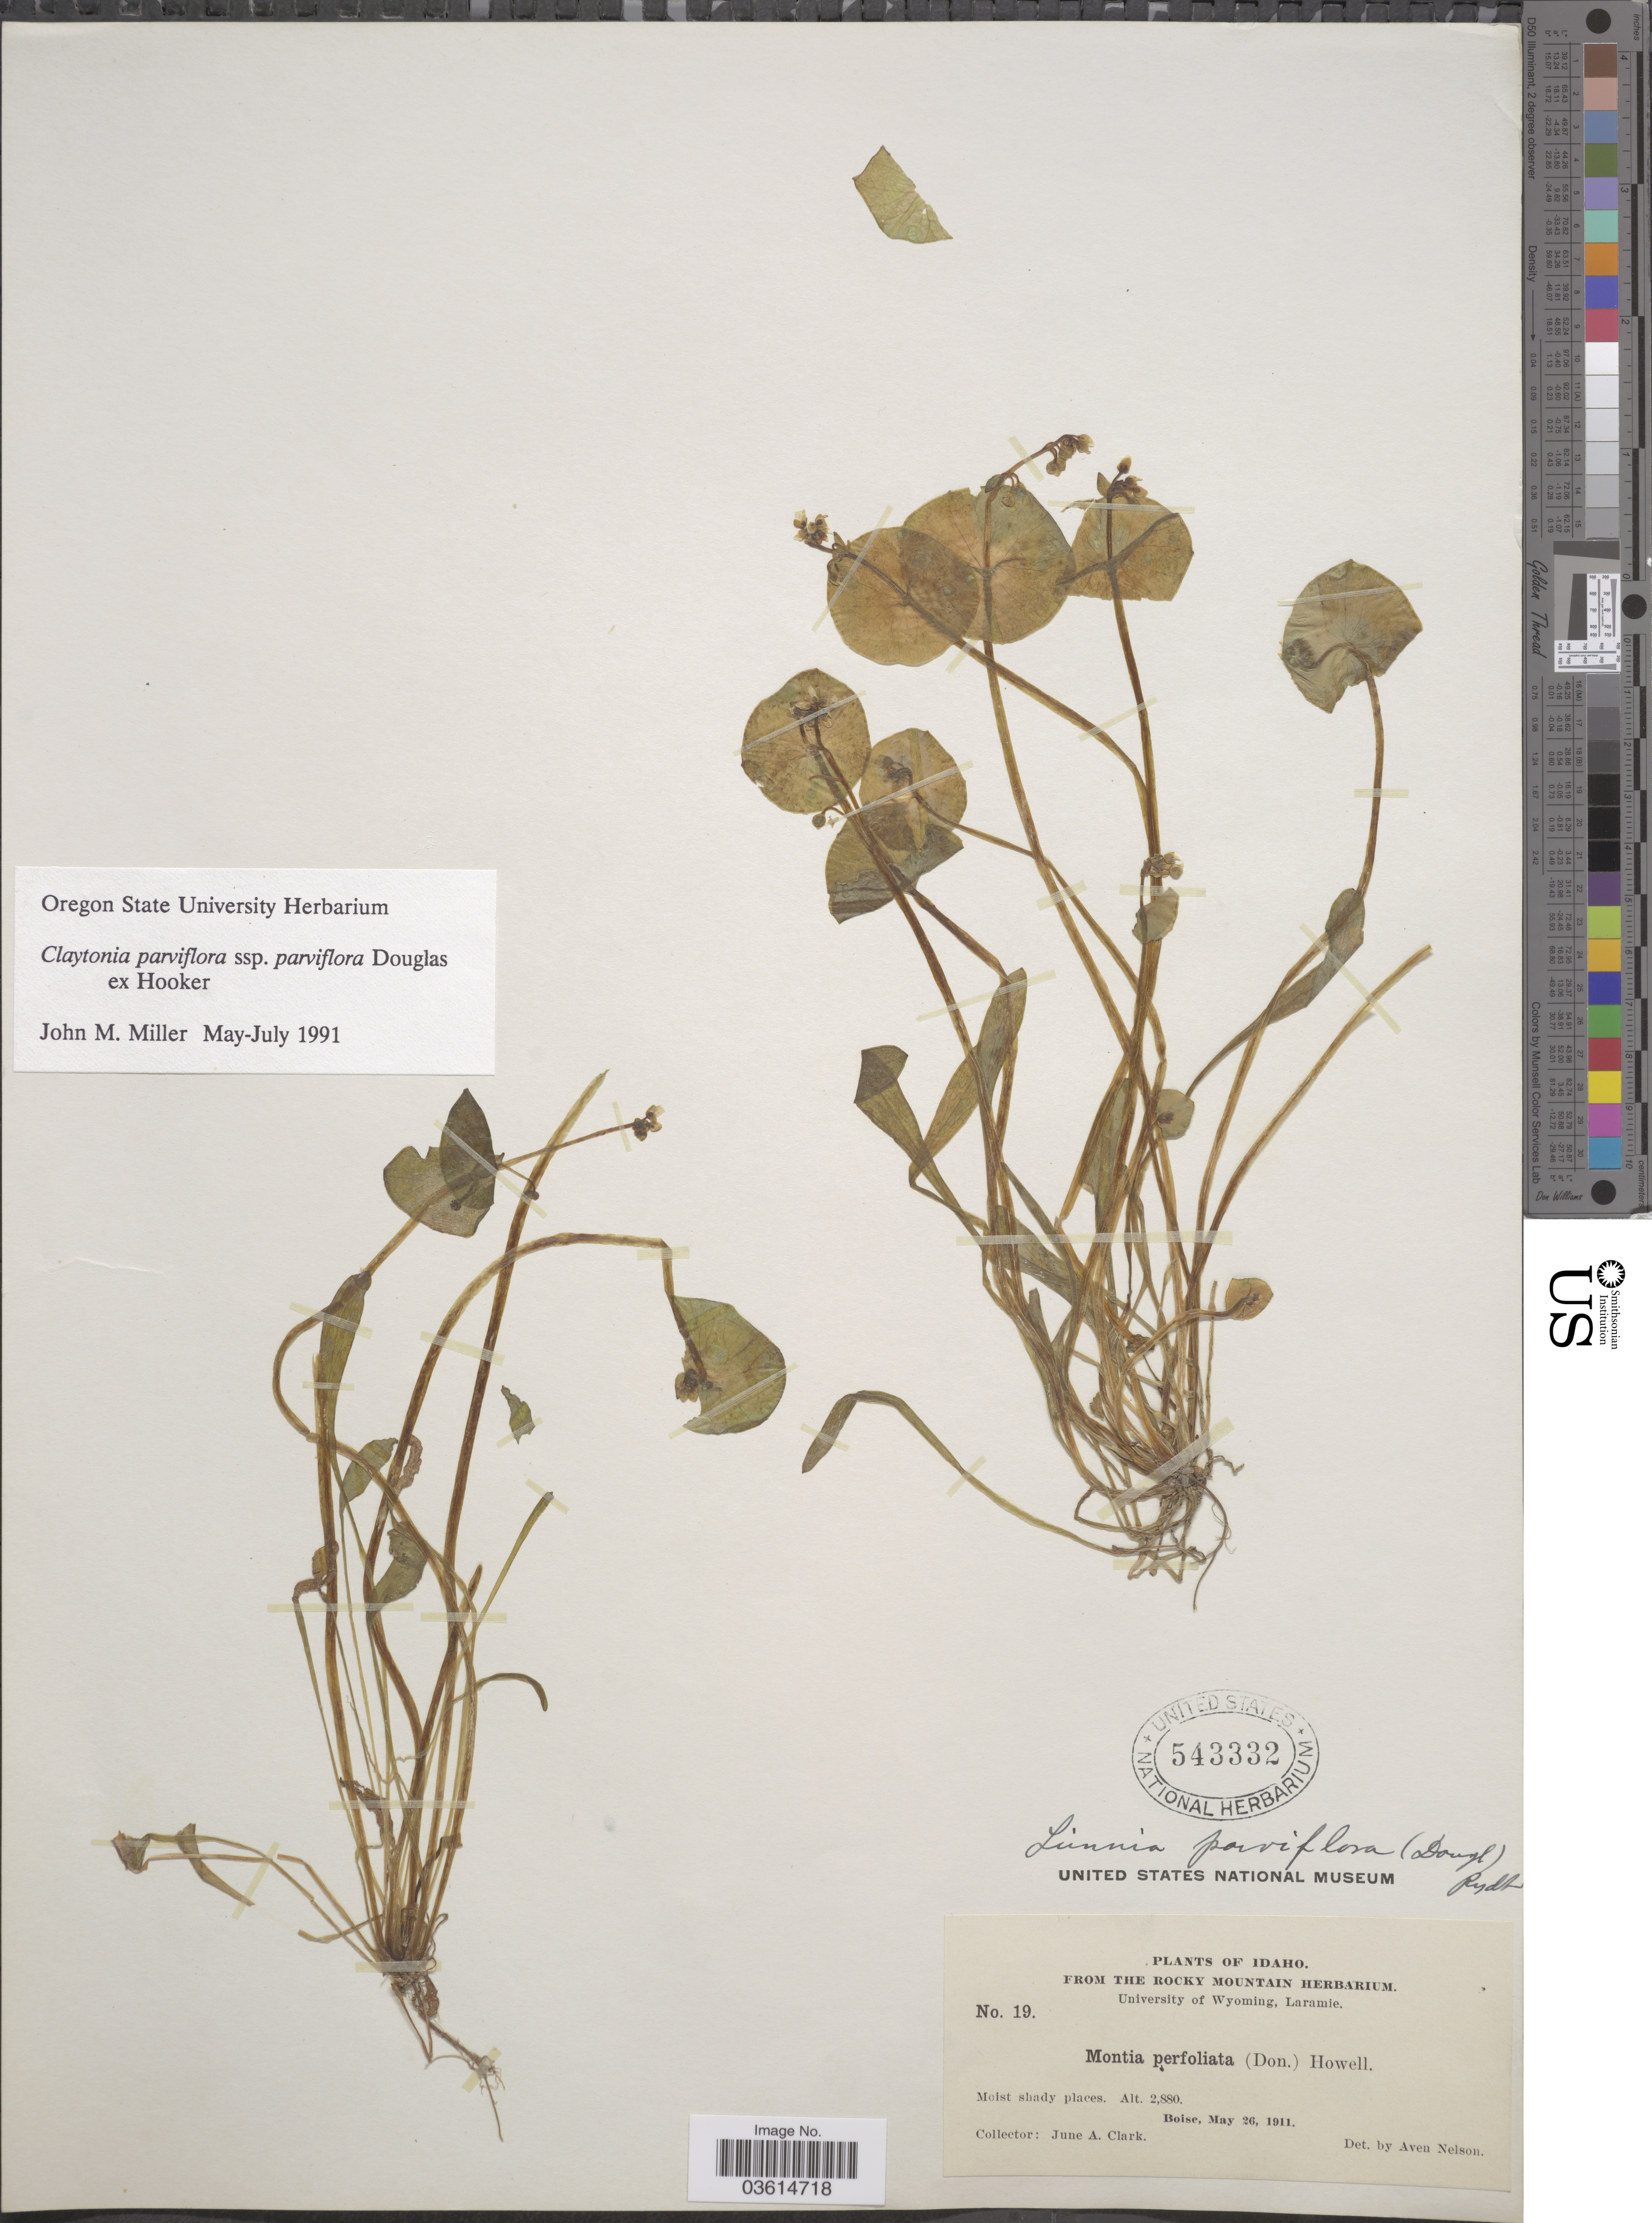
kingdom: Plantae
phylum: Tracheophyta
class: Magnoliopsida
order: Caryophyllales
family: Montiaceae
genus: Claytonia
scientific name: Claytonia parviflora subsp. parviflora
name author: Douglas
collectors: J. A. Clark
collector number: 19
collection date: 1911-05-26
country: United States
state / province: Idaho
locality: Boise.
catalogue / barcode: US 543332